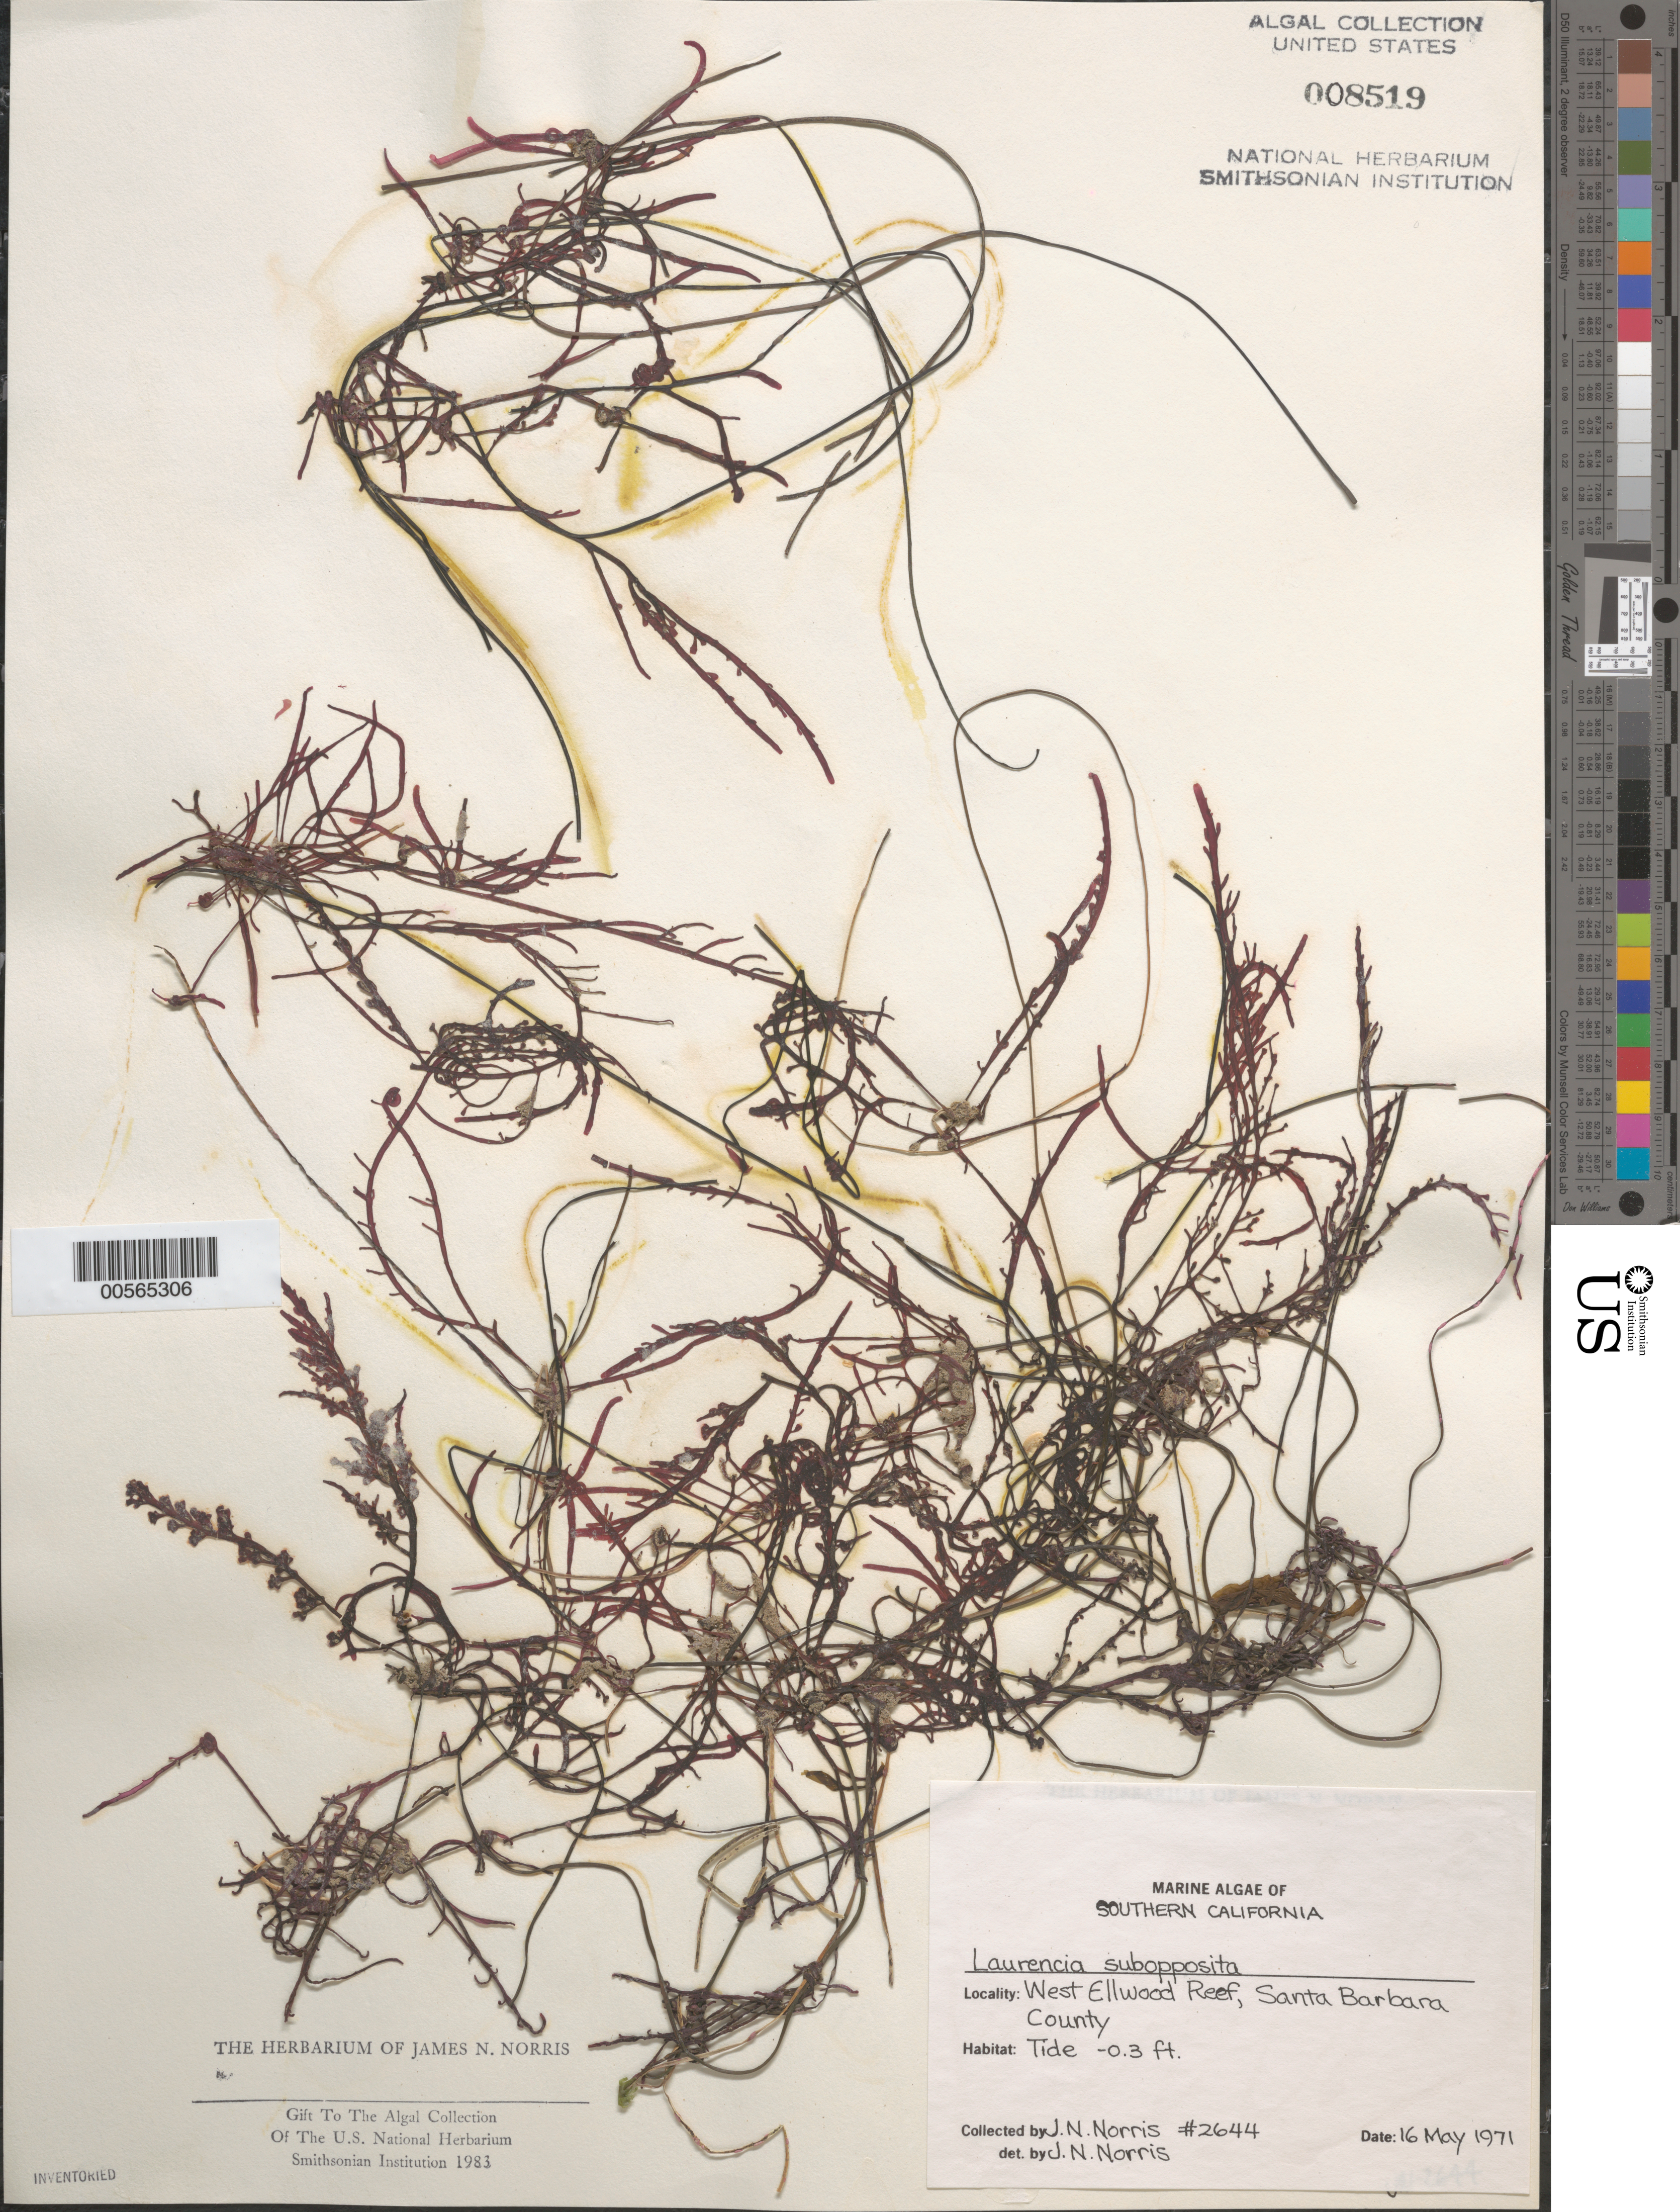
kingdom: Plantae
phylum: Rhodophyta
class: Florideophyceae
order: Ceramiales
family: Rhodomelaceae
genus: Laurencia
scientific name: Laurencia subopposita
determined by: Norris, James N.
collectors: J. N. Norris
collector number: JN-2644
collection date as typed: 16 May 1971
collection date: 1971-05-16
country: United States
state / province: California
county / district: Santa Barbara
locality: West Ellwood Reef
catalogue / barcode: US 8519